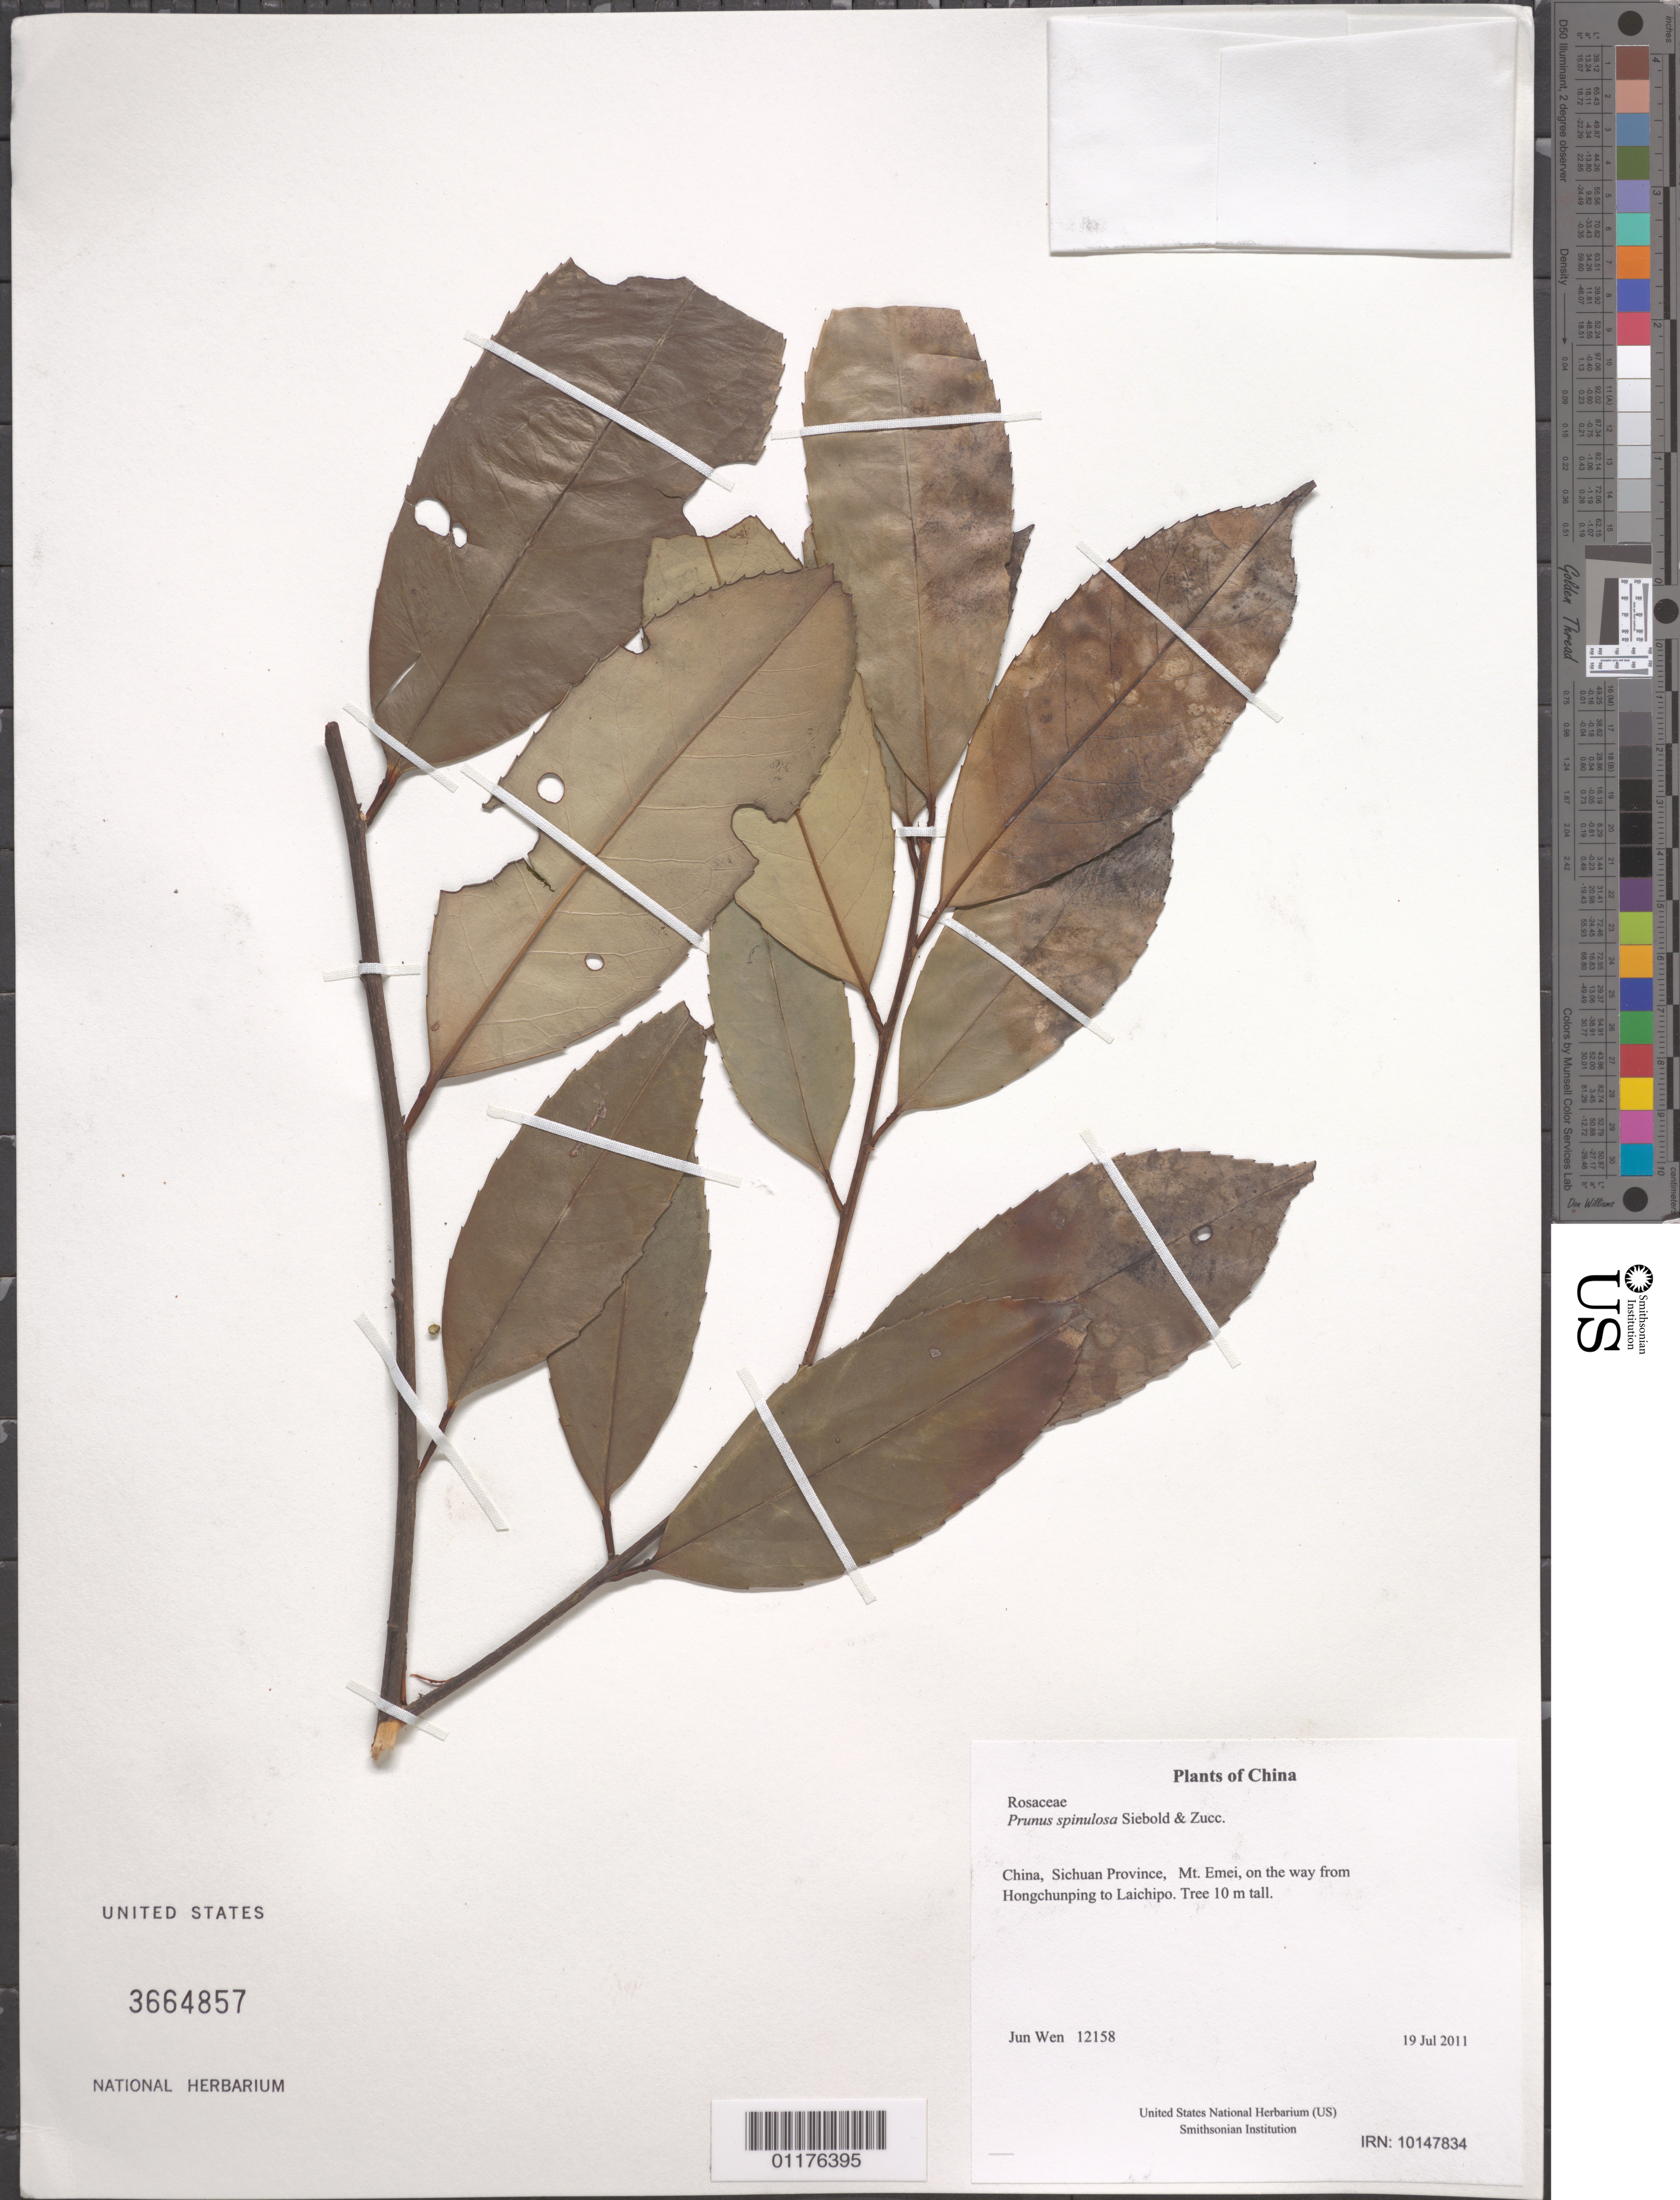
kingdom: Plantae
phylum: Tracheophyta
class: Magnoliopsida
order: Rosales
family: Rosaceae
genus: Prunus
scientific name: Prunus spinulosa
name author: Siebold & Zucc.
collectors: J. Wen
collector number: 12158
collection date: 2011-07-19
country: China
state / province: Sichuan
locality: Mt. Emei, on the way from Hongchunping to Laichipo.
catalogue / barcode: US 3664857